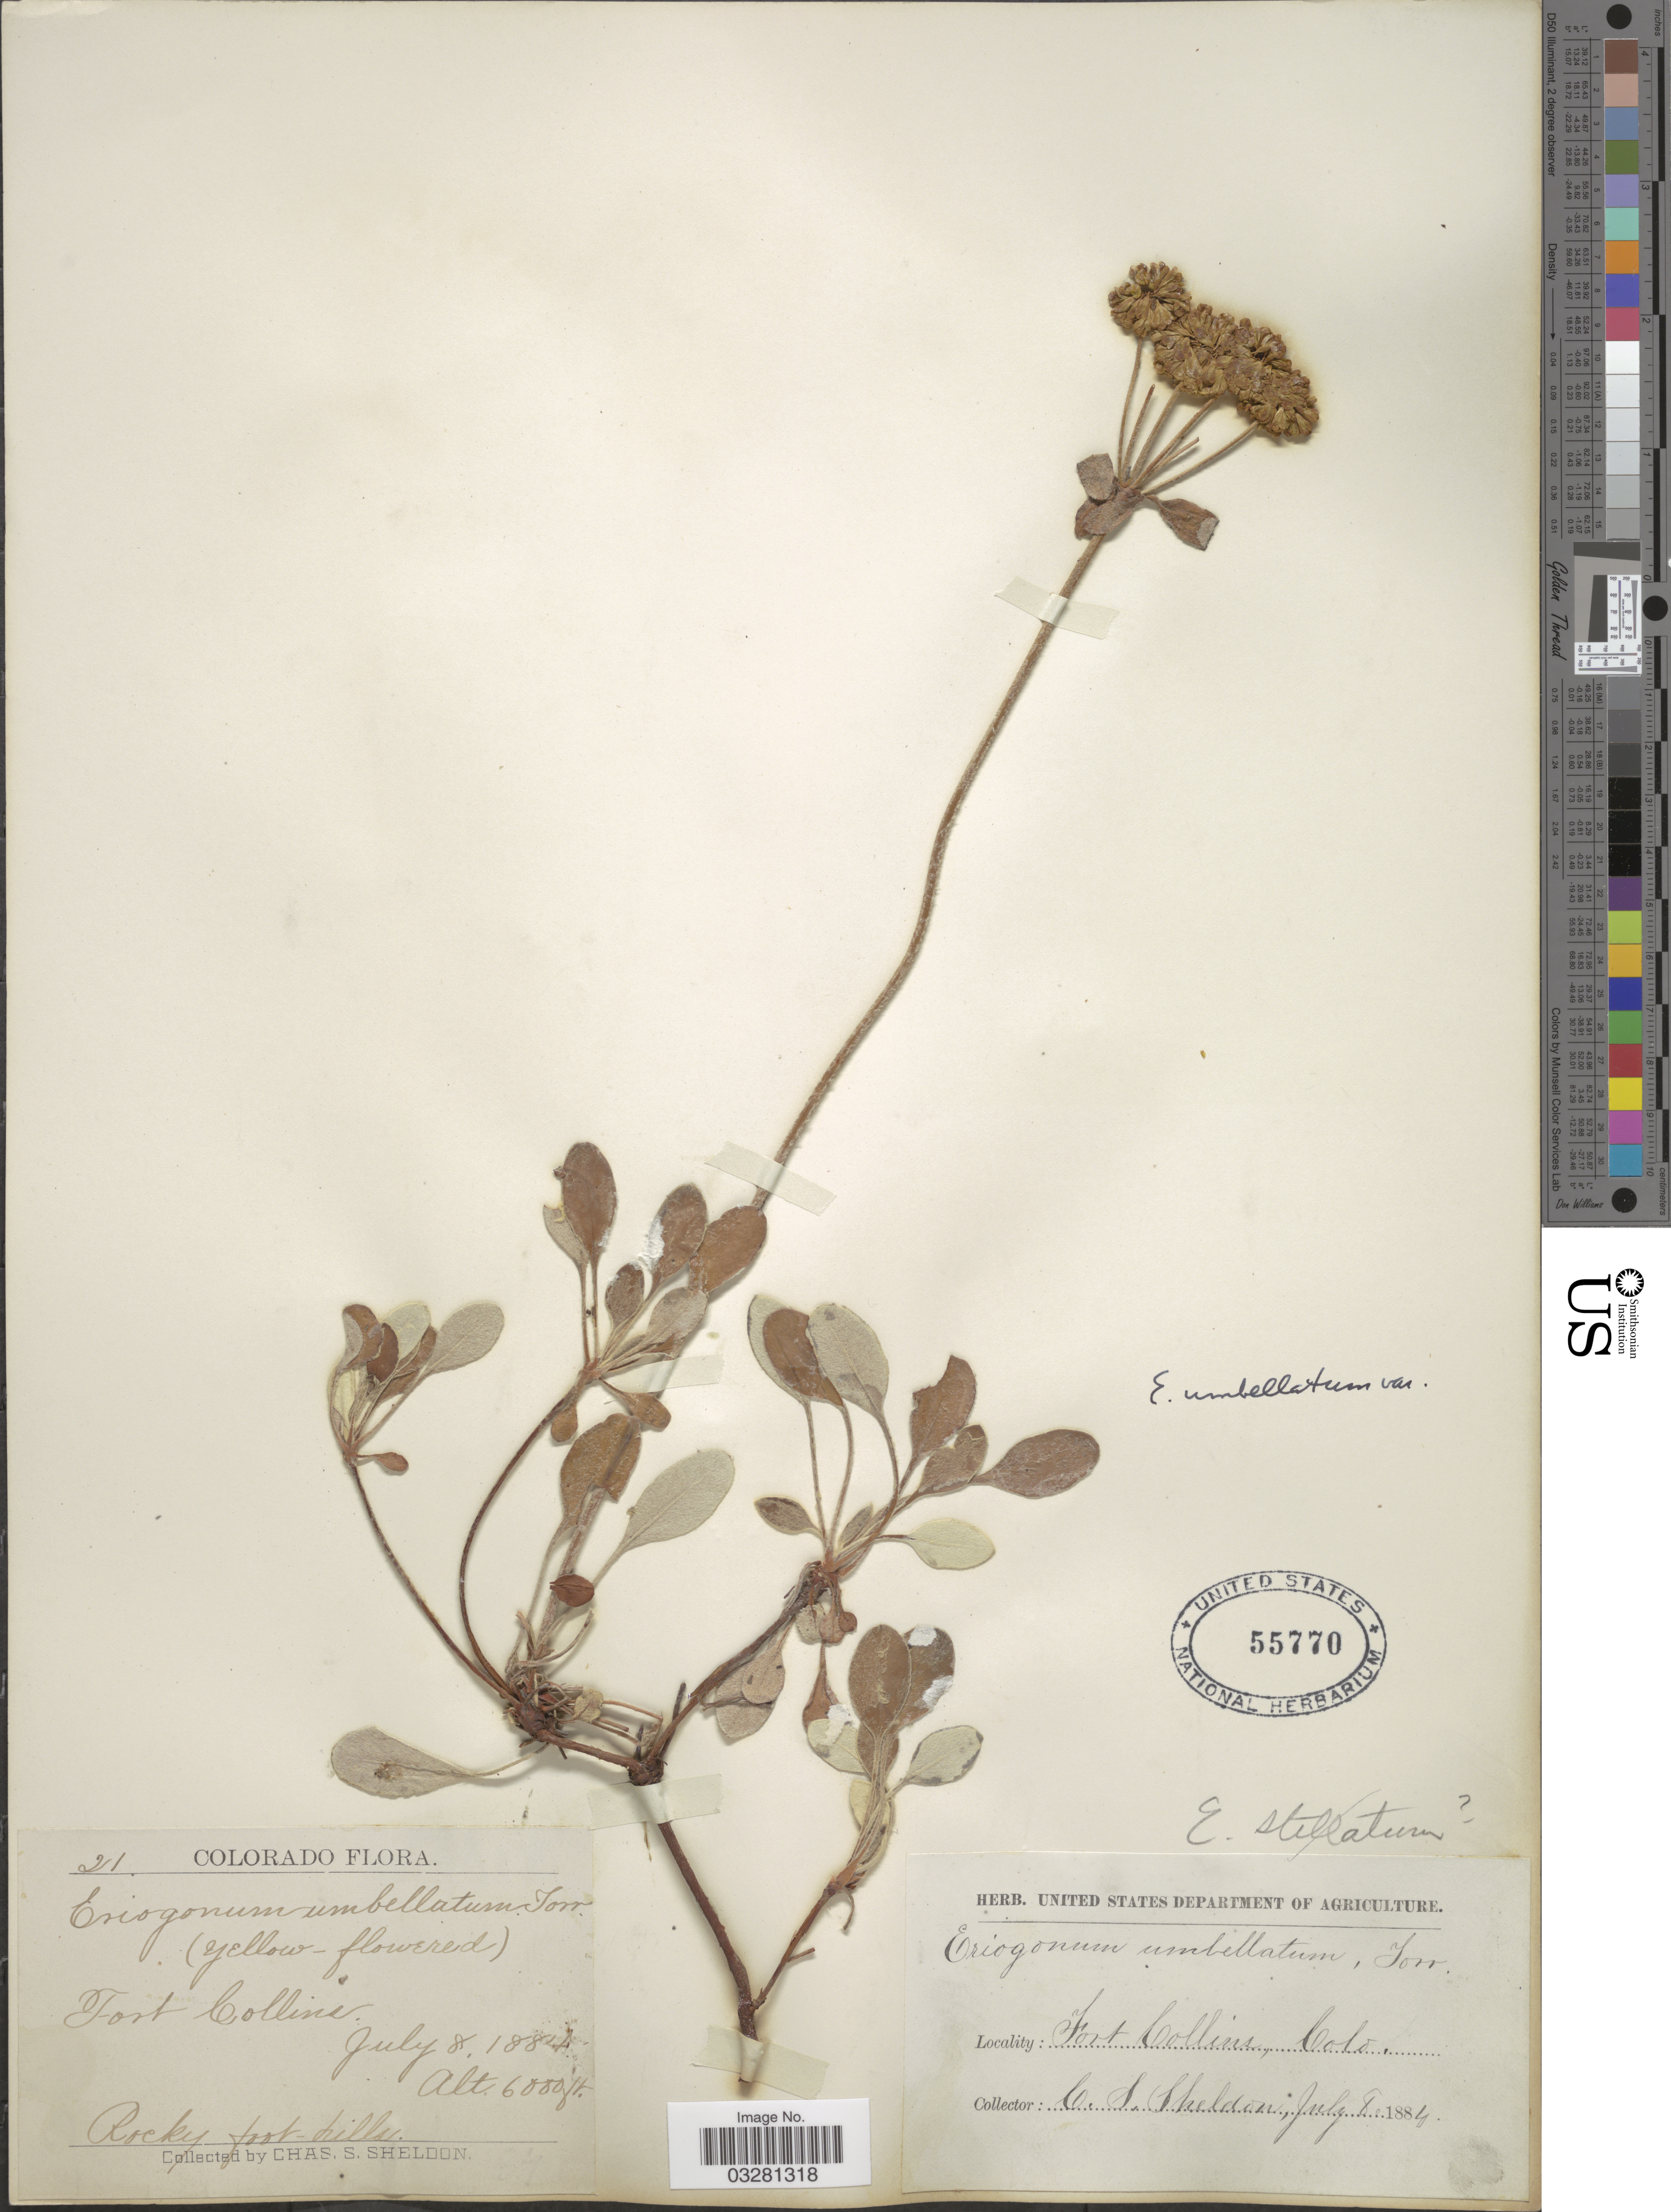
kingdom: Plantae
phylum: Tracheophyta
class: Magnoliopsida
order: Caryophyllales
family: Polygonaceae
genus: Eriogonum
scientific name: Eriogonum umbellatum var. umbellatum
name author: Torr.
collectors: C. S. Sheldon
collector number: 21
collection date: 1884-07-08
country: United States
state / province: Colorado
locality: Fort Collins, Colo.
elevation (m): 1829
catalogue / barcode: US 55770